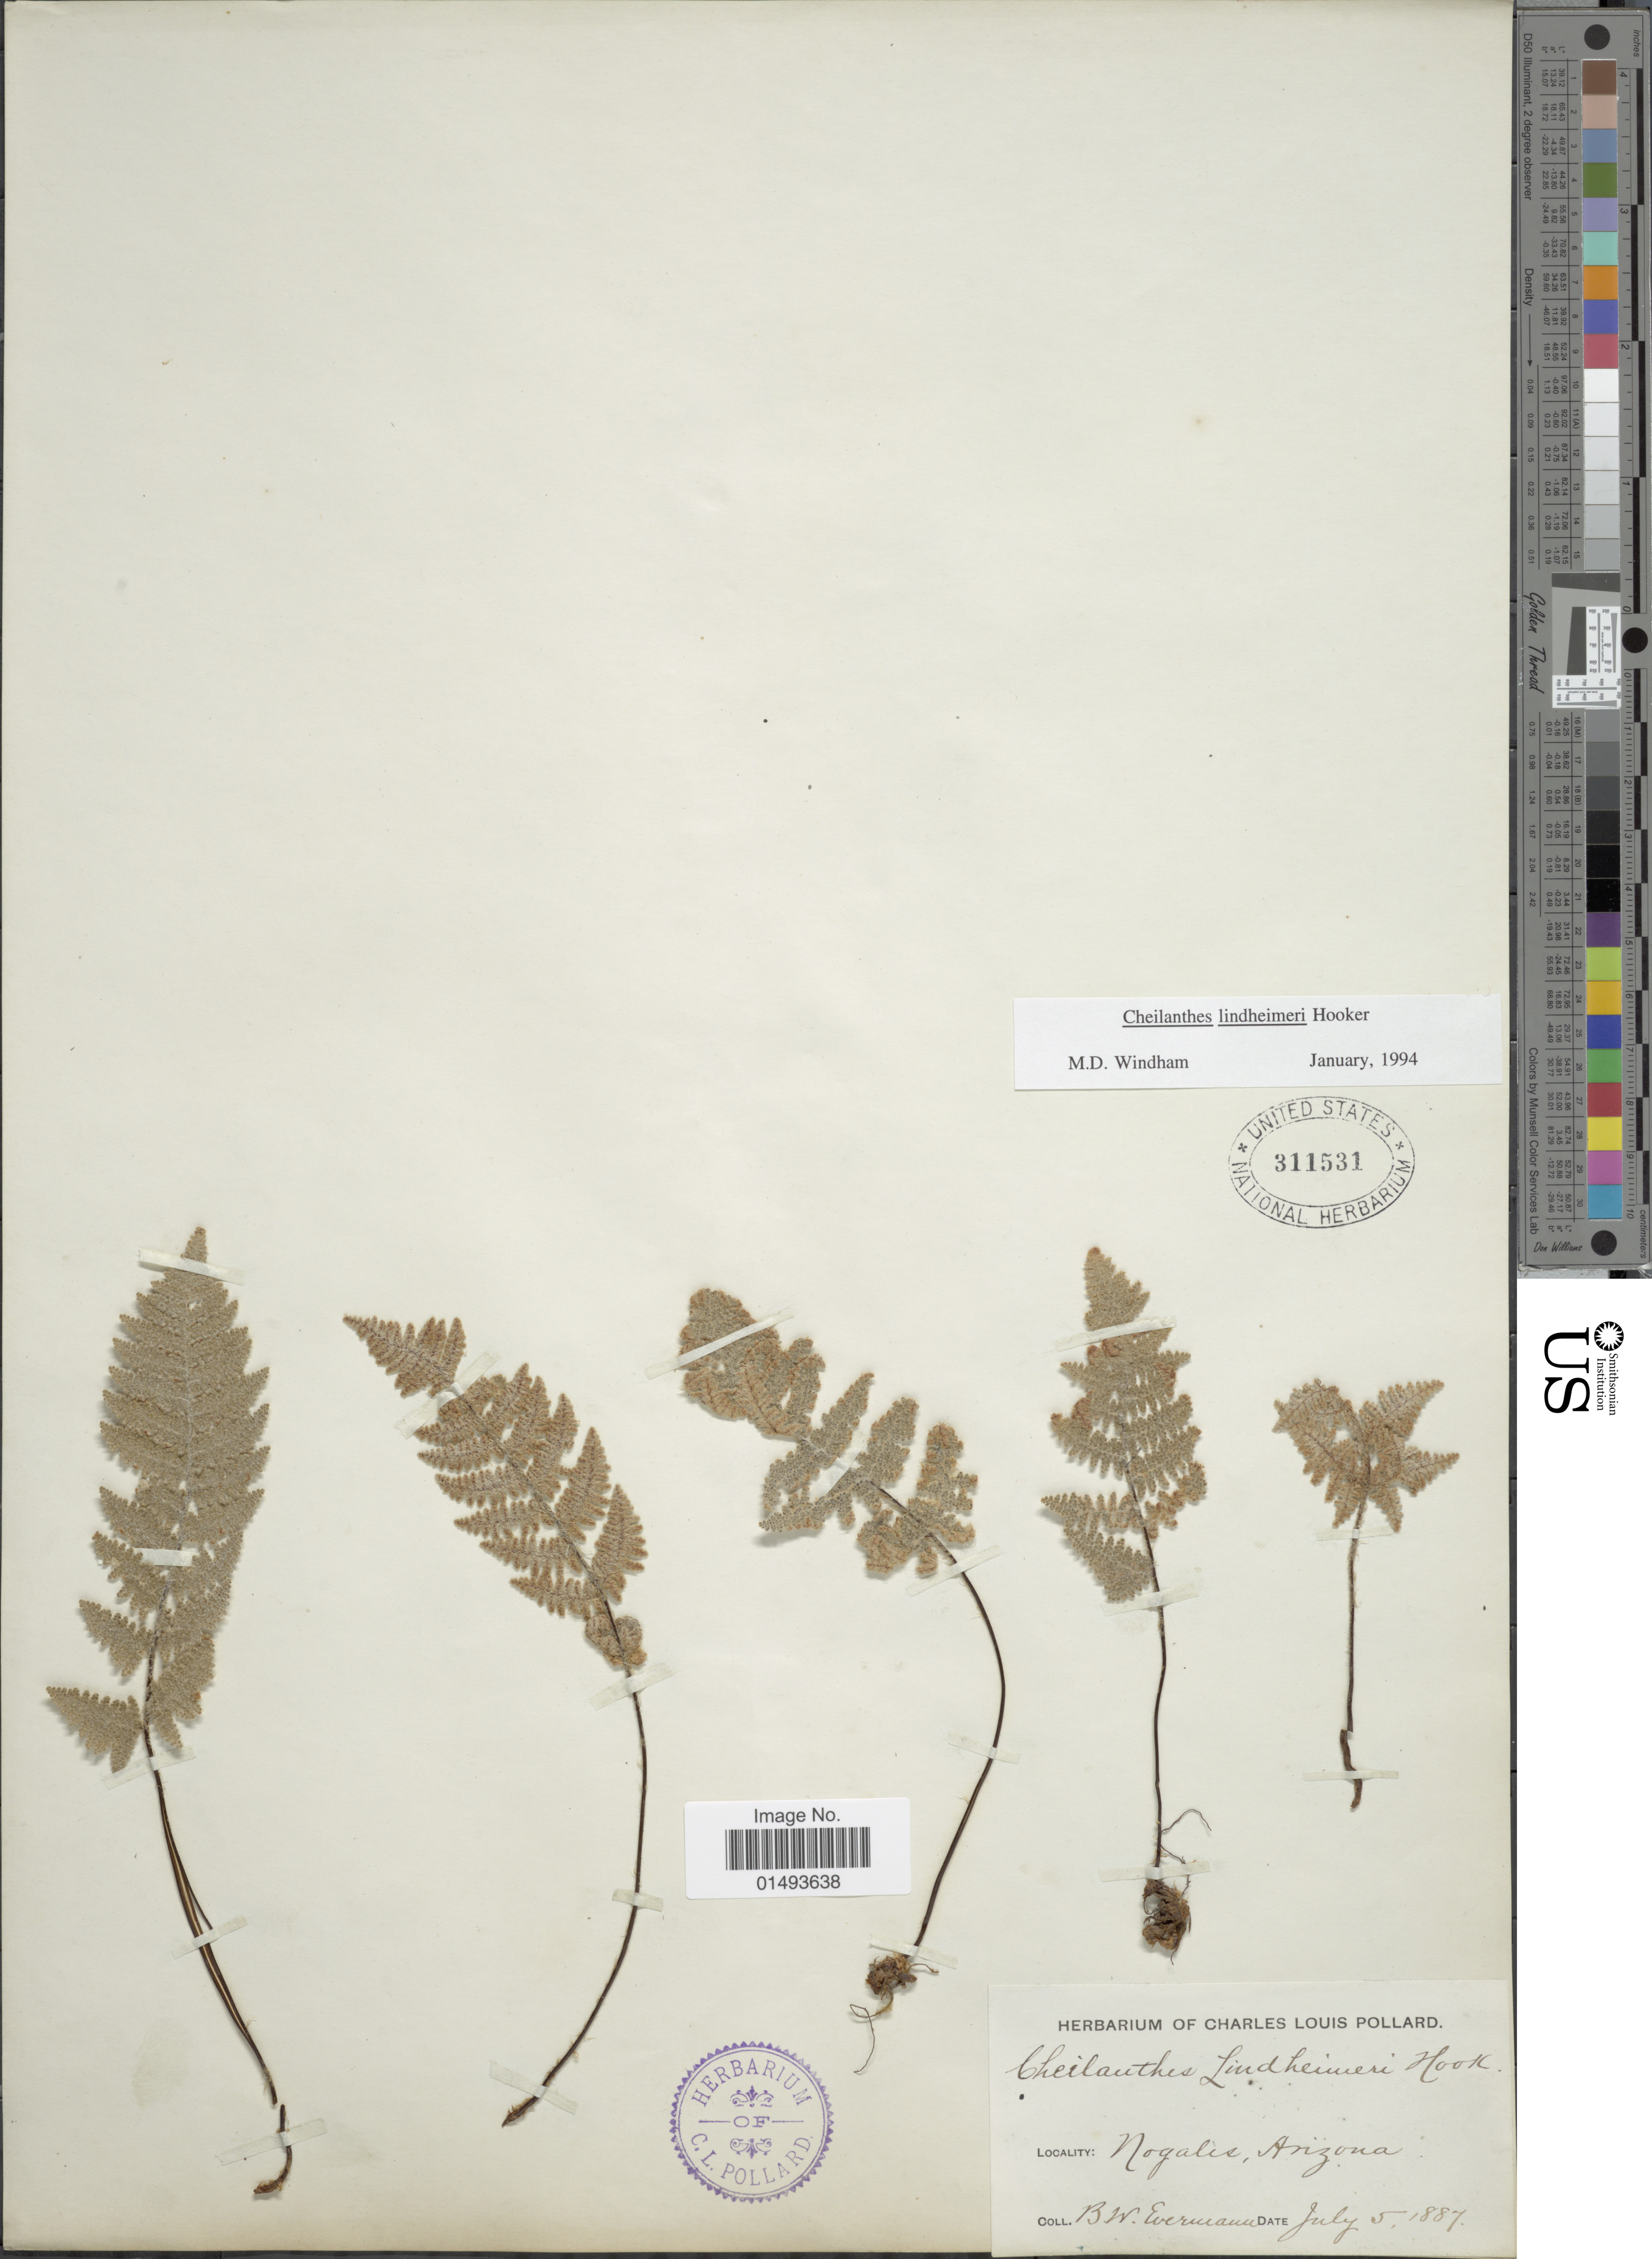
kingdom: Plantae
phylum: Tracheophyta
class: Polypodiopsida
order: Polypodiales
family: Pteridaceae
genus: Myriopteris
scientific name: Myriopteris lindheimeri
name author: (Hook.) J. Sm.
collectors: B. W. Evermann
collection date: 1887-07-05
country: United States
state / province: Arizona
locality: Nogales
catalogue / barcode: US 311531